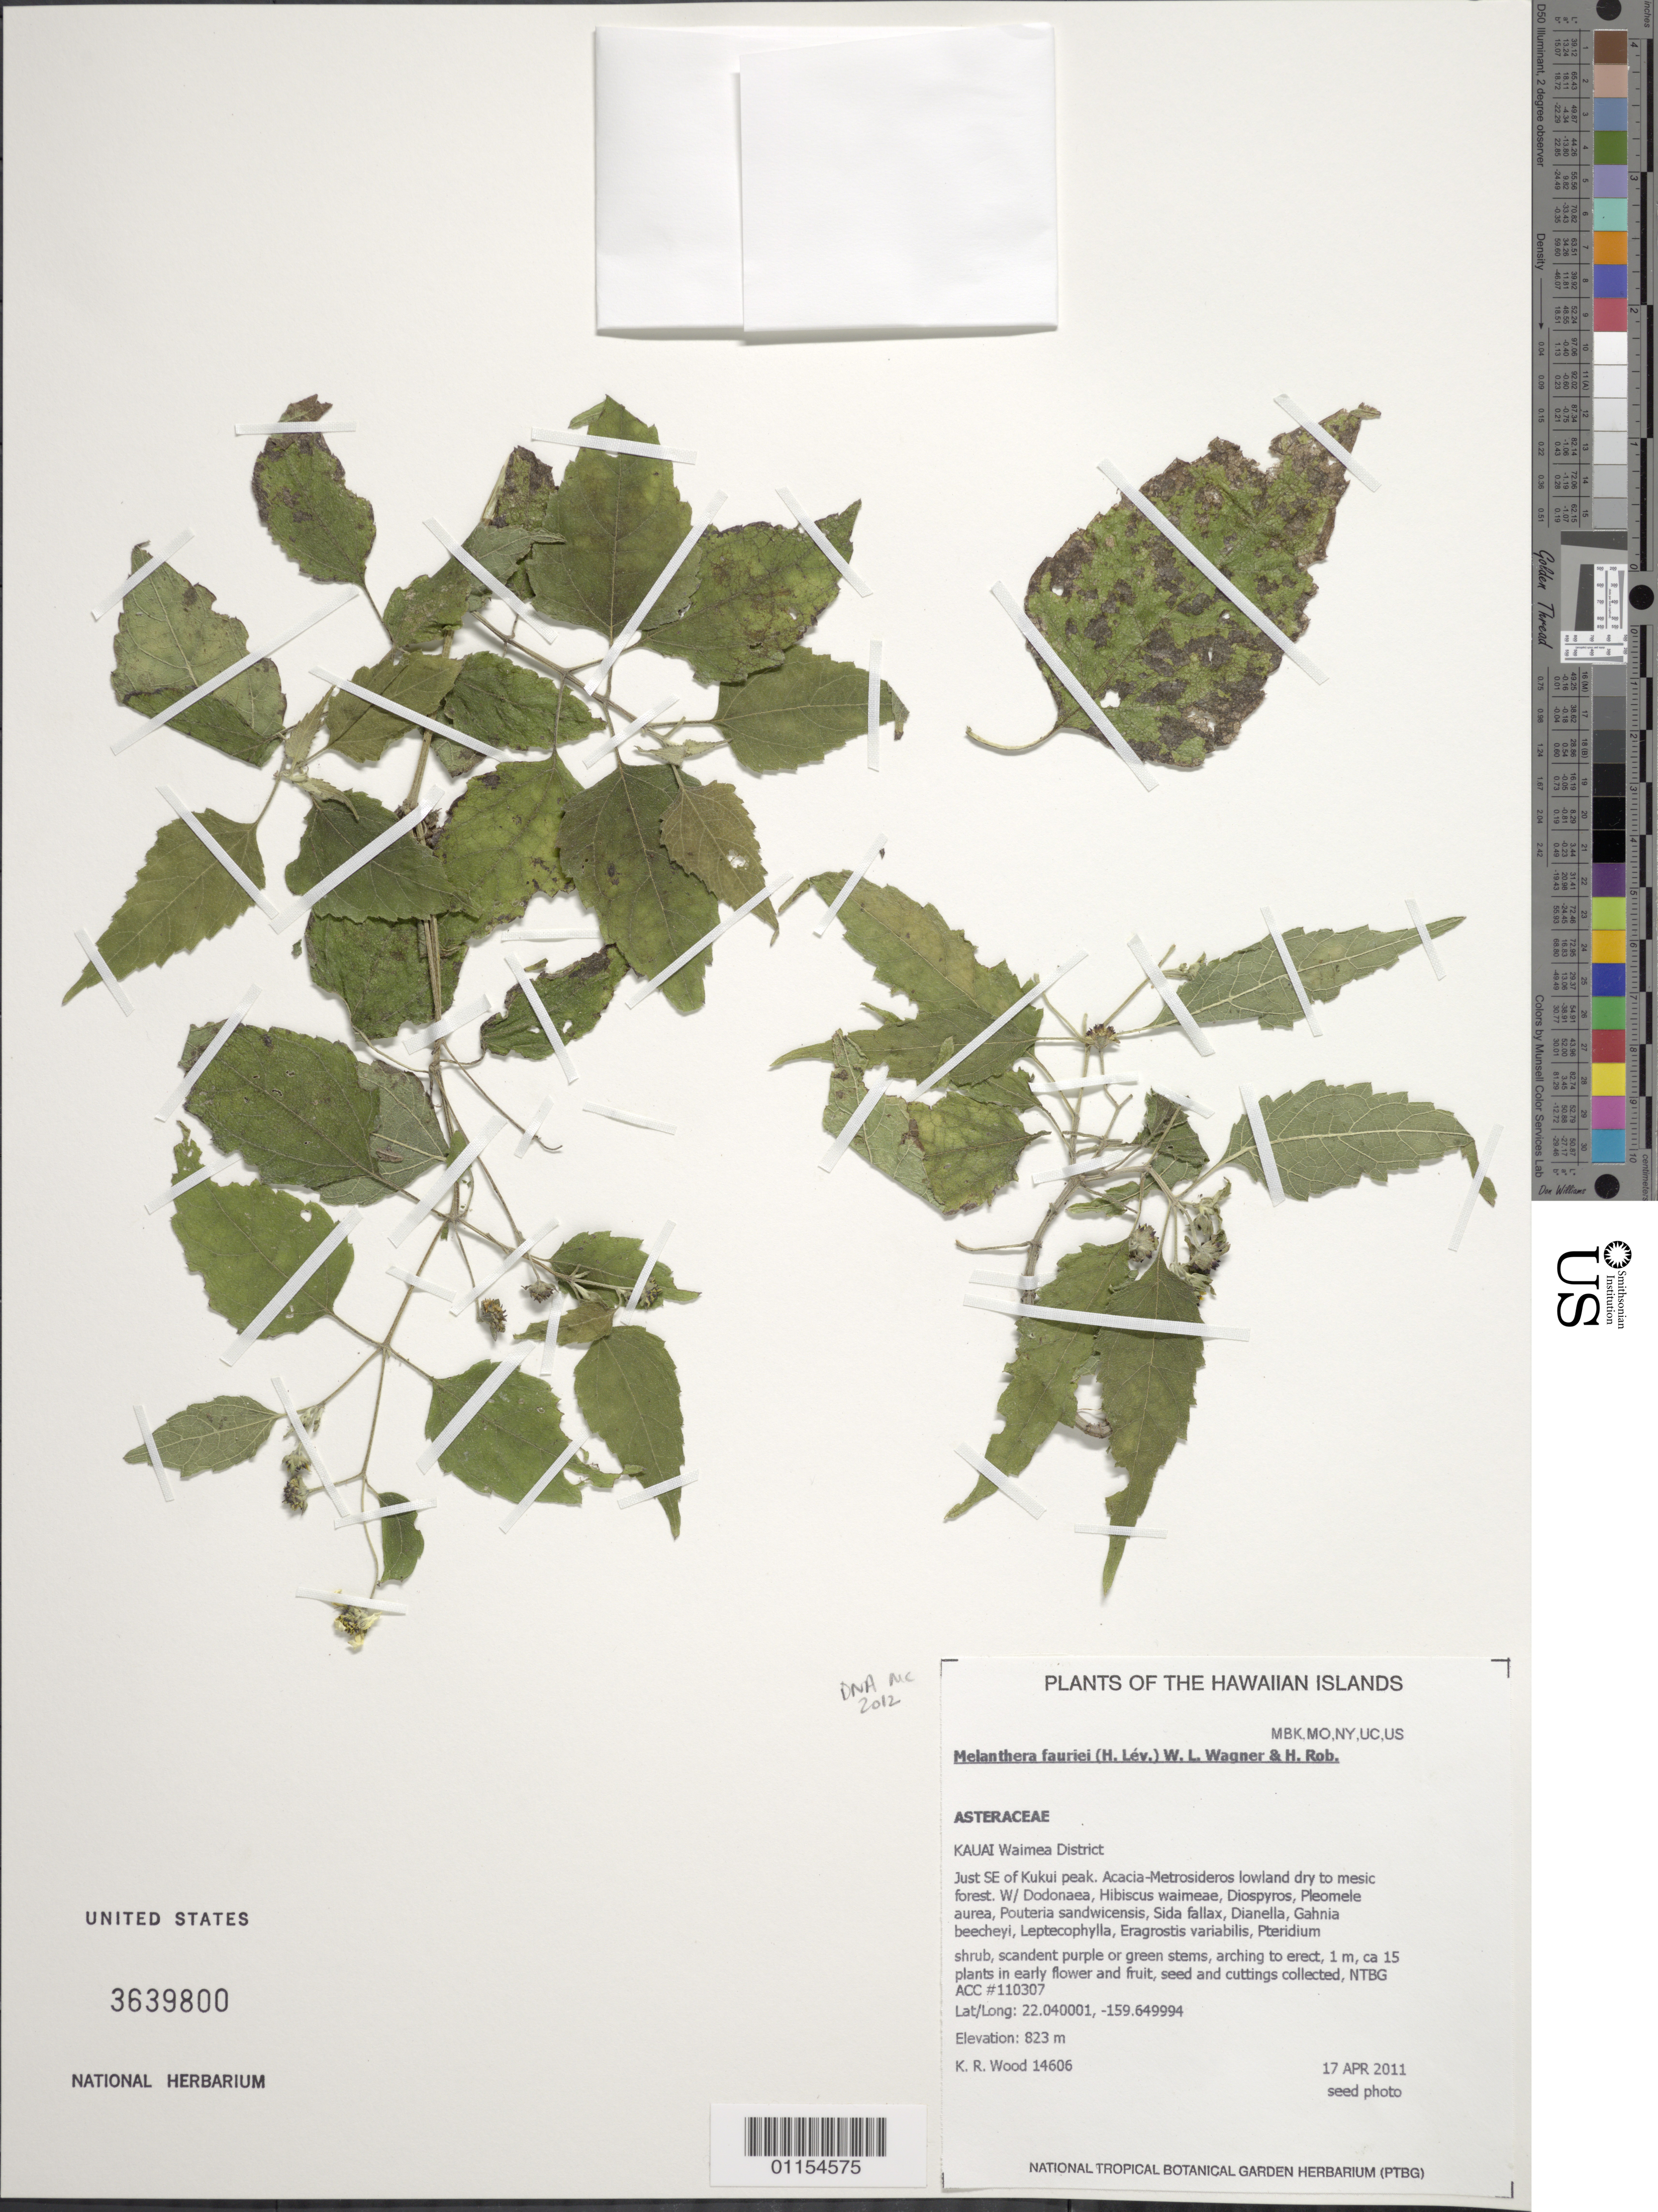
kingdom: Plantae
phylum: Tracheophyta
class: Magnoliopsida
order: Asterales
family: Asteraceae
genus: Wollastonia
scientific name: Wollastonia fauriei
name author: (H. Lév.) Orchard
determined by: Wagner, W. L., (BOT), Smithsonian Institution - National Museum of Natural History (UNITED STATES)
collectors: K. R. Wood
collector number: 14606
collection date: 2011-04-17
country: United States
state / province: Hawaii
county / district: Kauai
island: Kaua'i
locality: Waimea district, just SE of Kukui Peak.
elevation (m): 823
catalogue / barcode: US 3639800